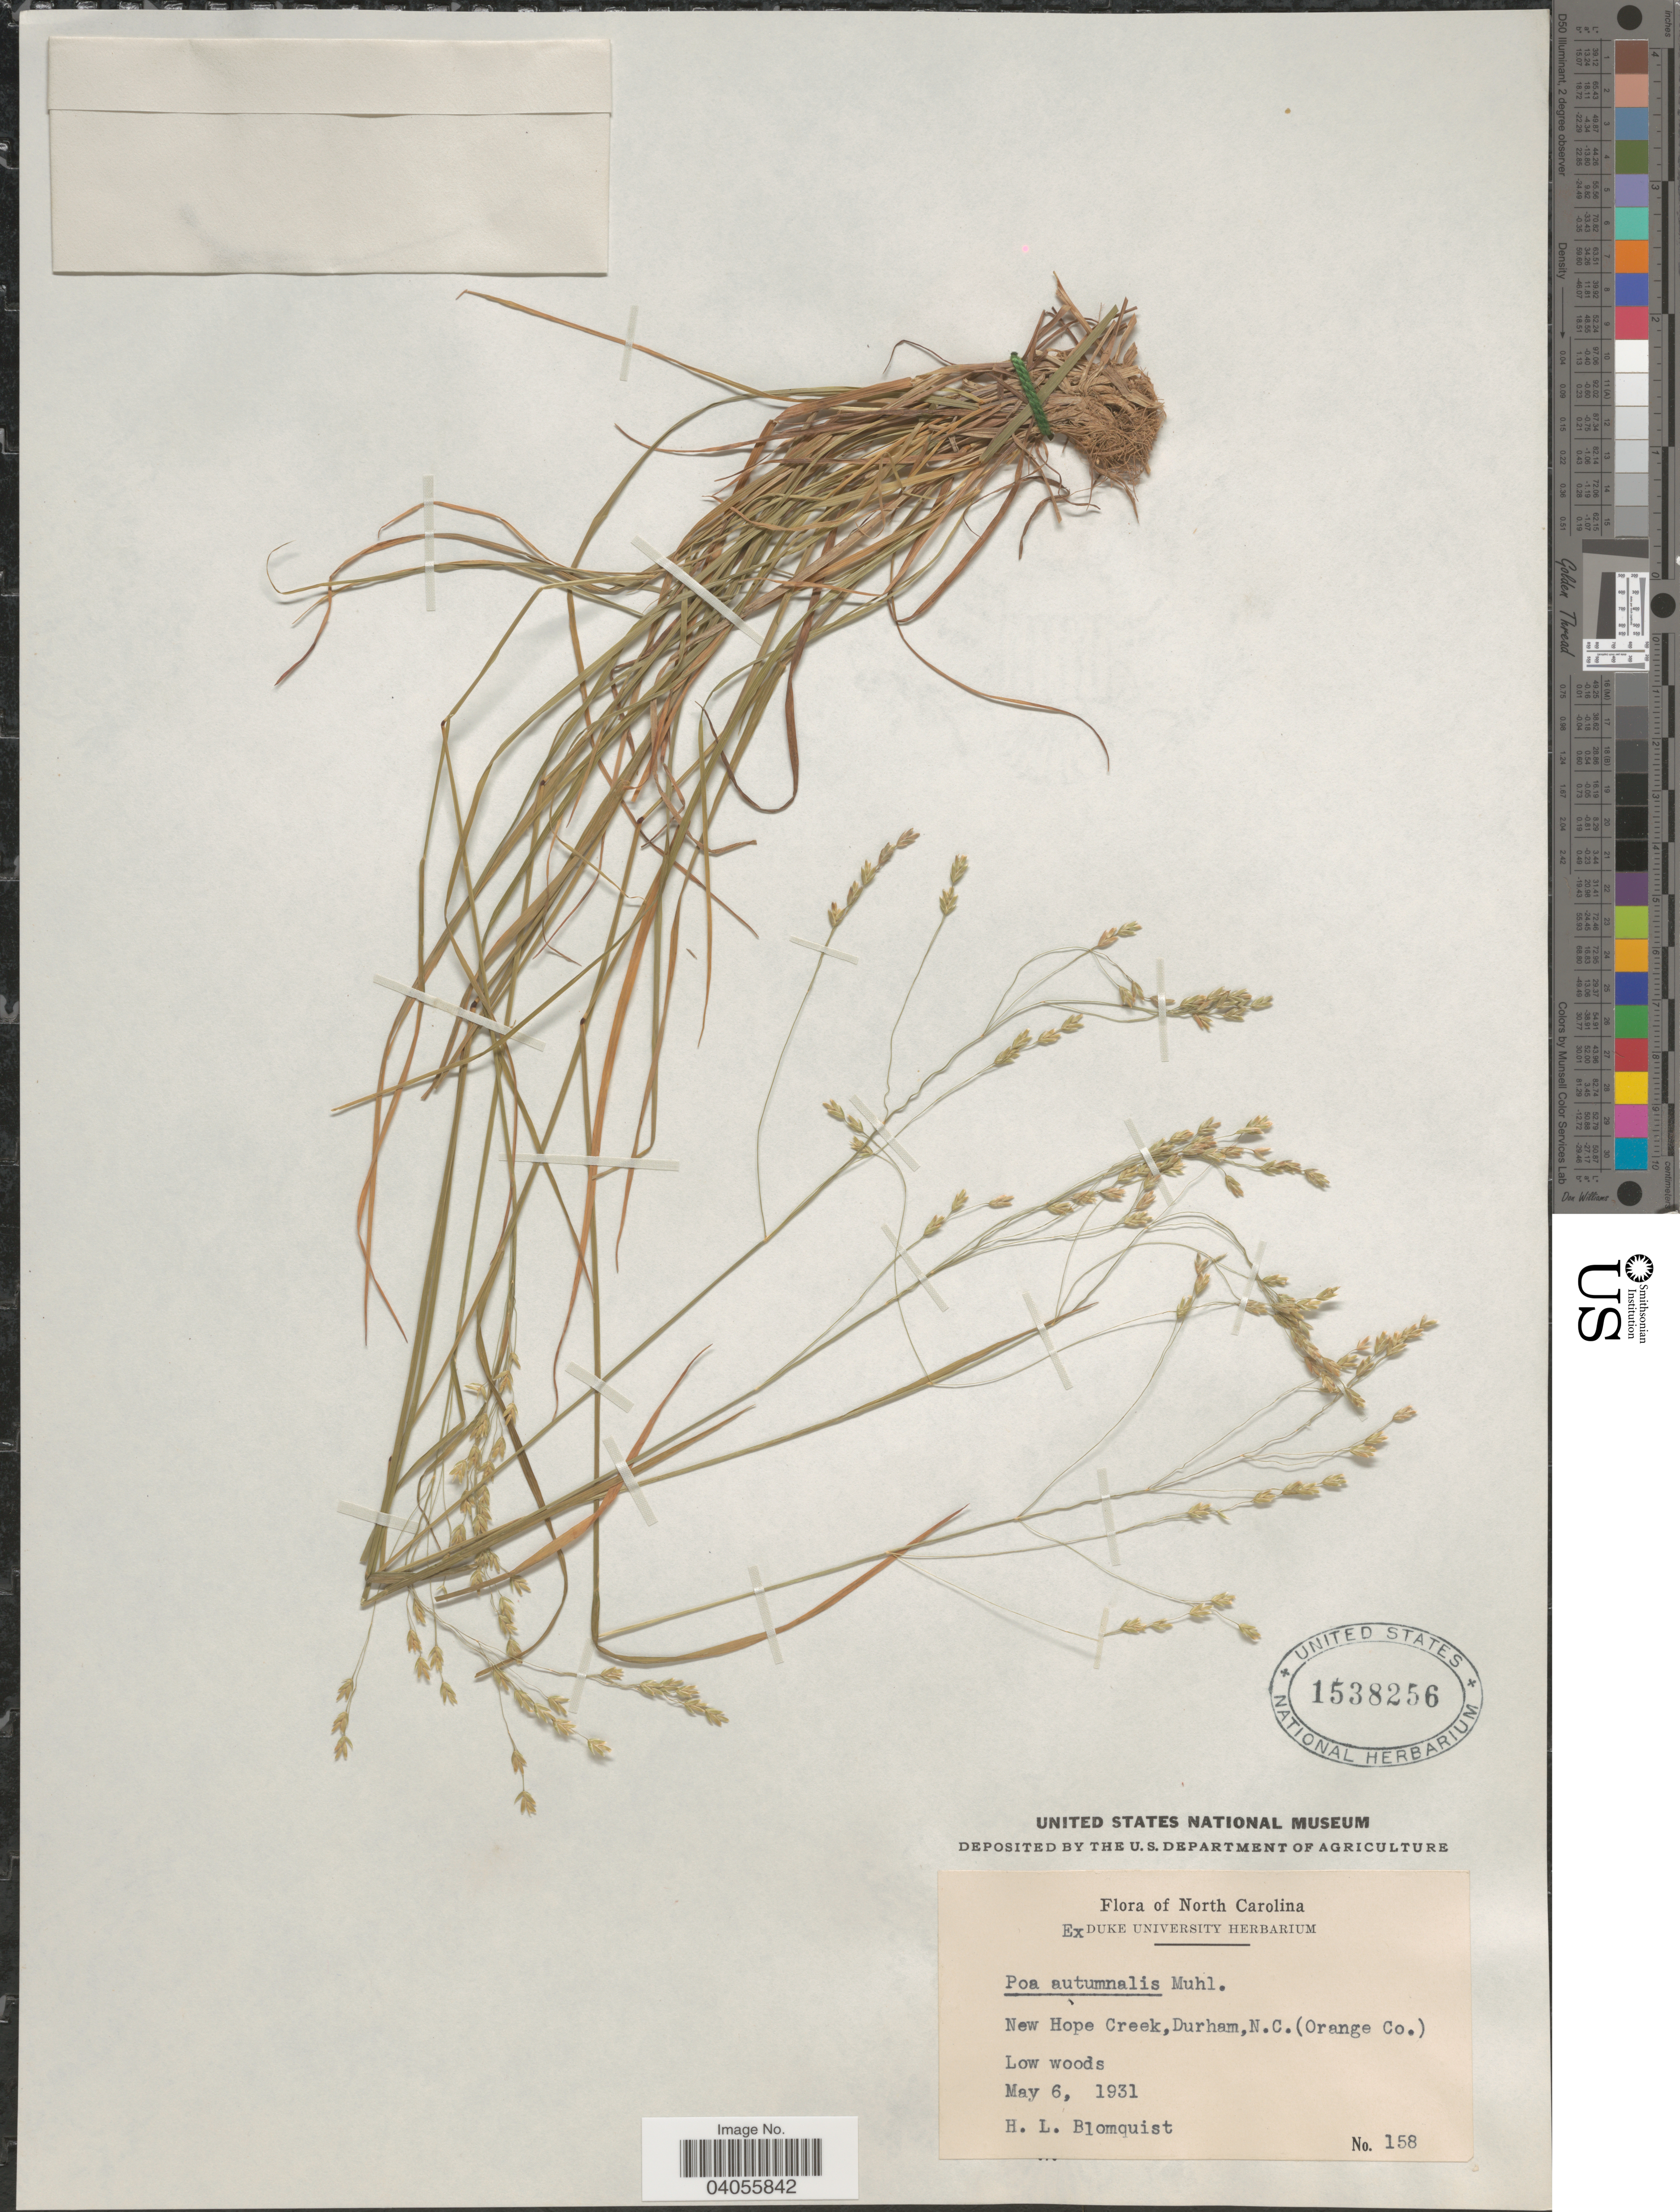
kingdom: Plantae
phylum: Tracheophyta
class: Liliopsida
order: Poales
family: Poaceae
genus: Poa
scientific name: Poa autumnalis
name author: Muhl. ex Elliott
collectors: H. Blomquist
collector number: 158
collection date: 1931-05-06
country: United States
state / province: North Carolina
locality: New Hope Creek, Durham, (Orange Co.).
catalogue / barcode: US 1538256